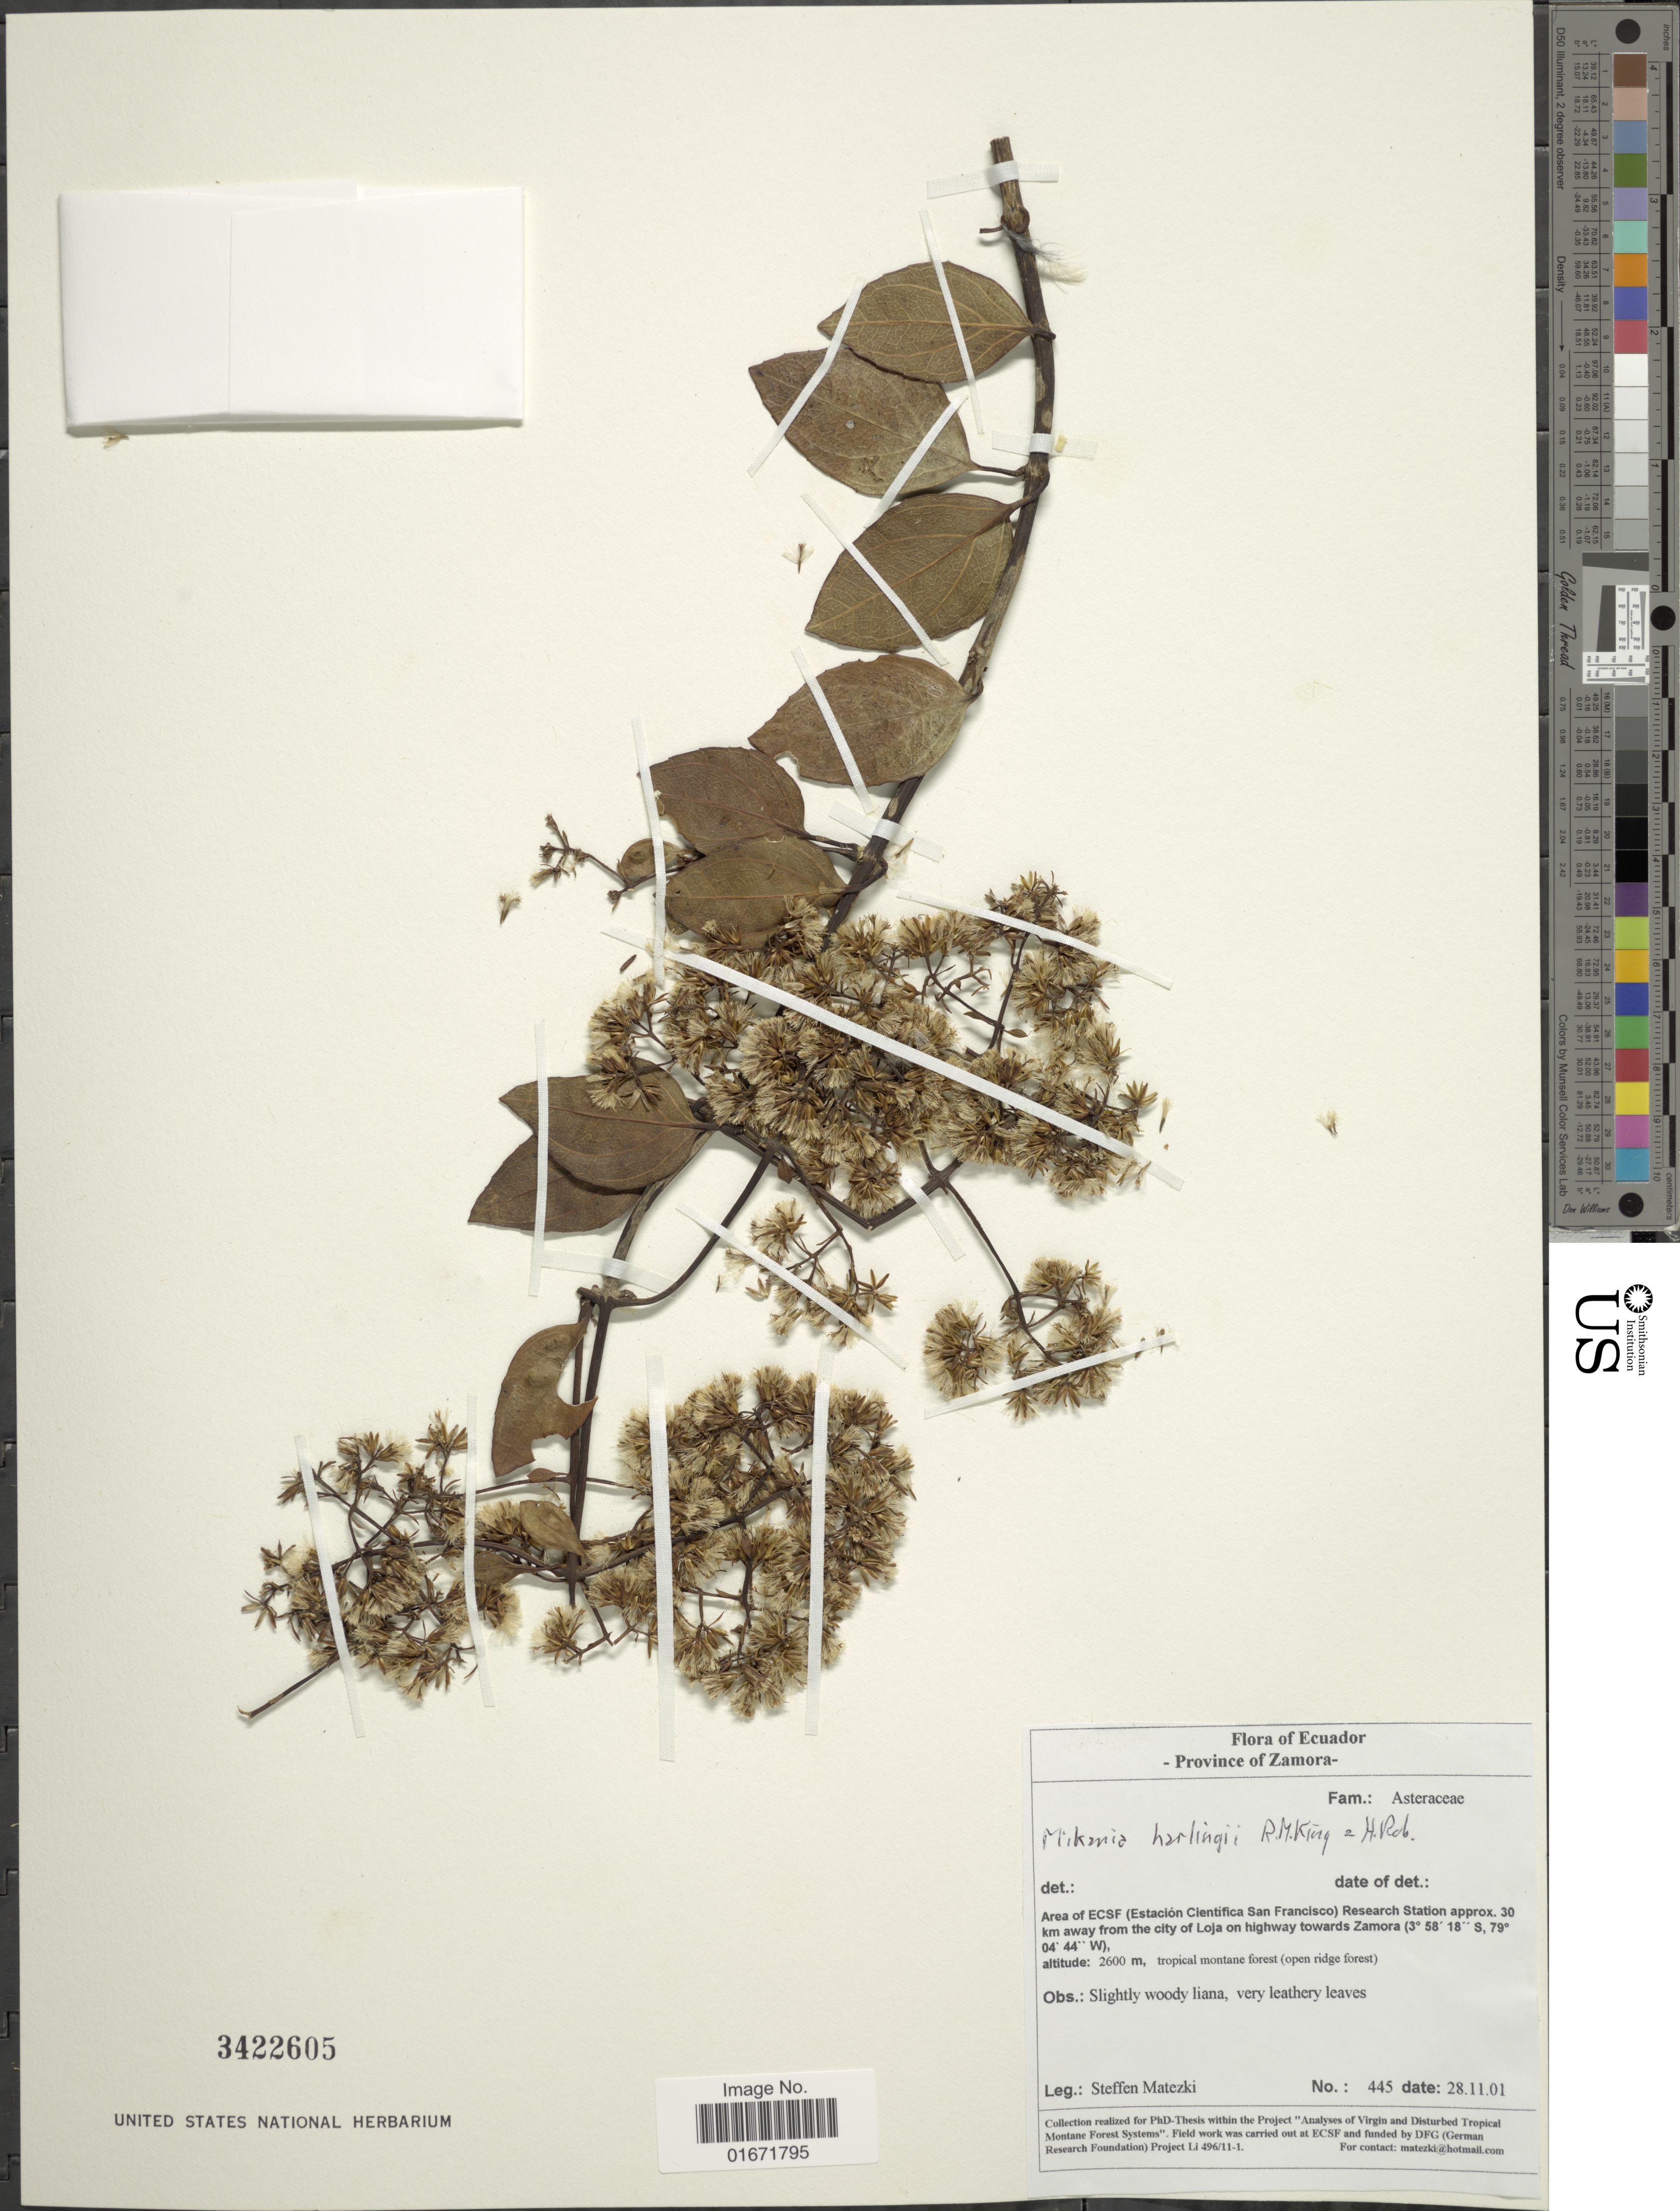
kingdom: Plantae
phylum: Tracheophyta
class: Magnoliopsida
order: Asterales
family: Asteraceae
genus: Mikania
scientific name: Mikania harlingii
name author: R.M. King & H. Rob.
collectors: S. Matezki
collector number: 445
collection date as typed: Transcribed d/m/y: 28/11/1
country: Ecuador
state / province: Zamora-Chinchipe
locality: Area of ECSF (Estación Cientifica San Francisco) Research Station approx. 30 km away from the city of Loja on highway towards Zamora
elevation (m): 2600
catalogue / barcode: US 3422605